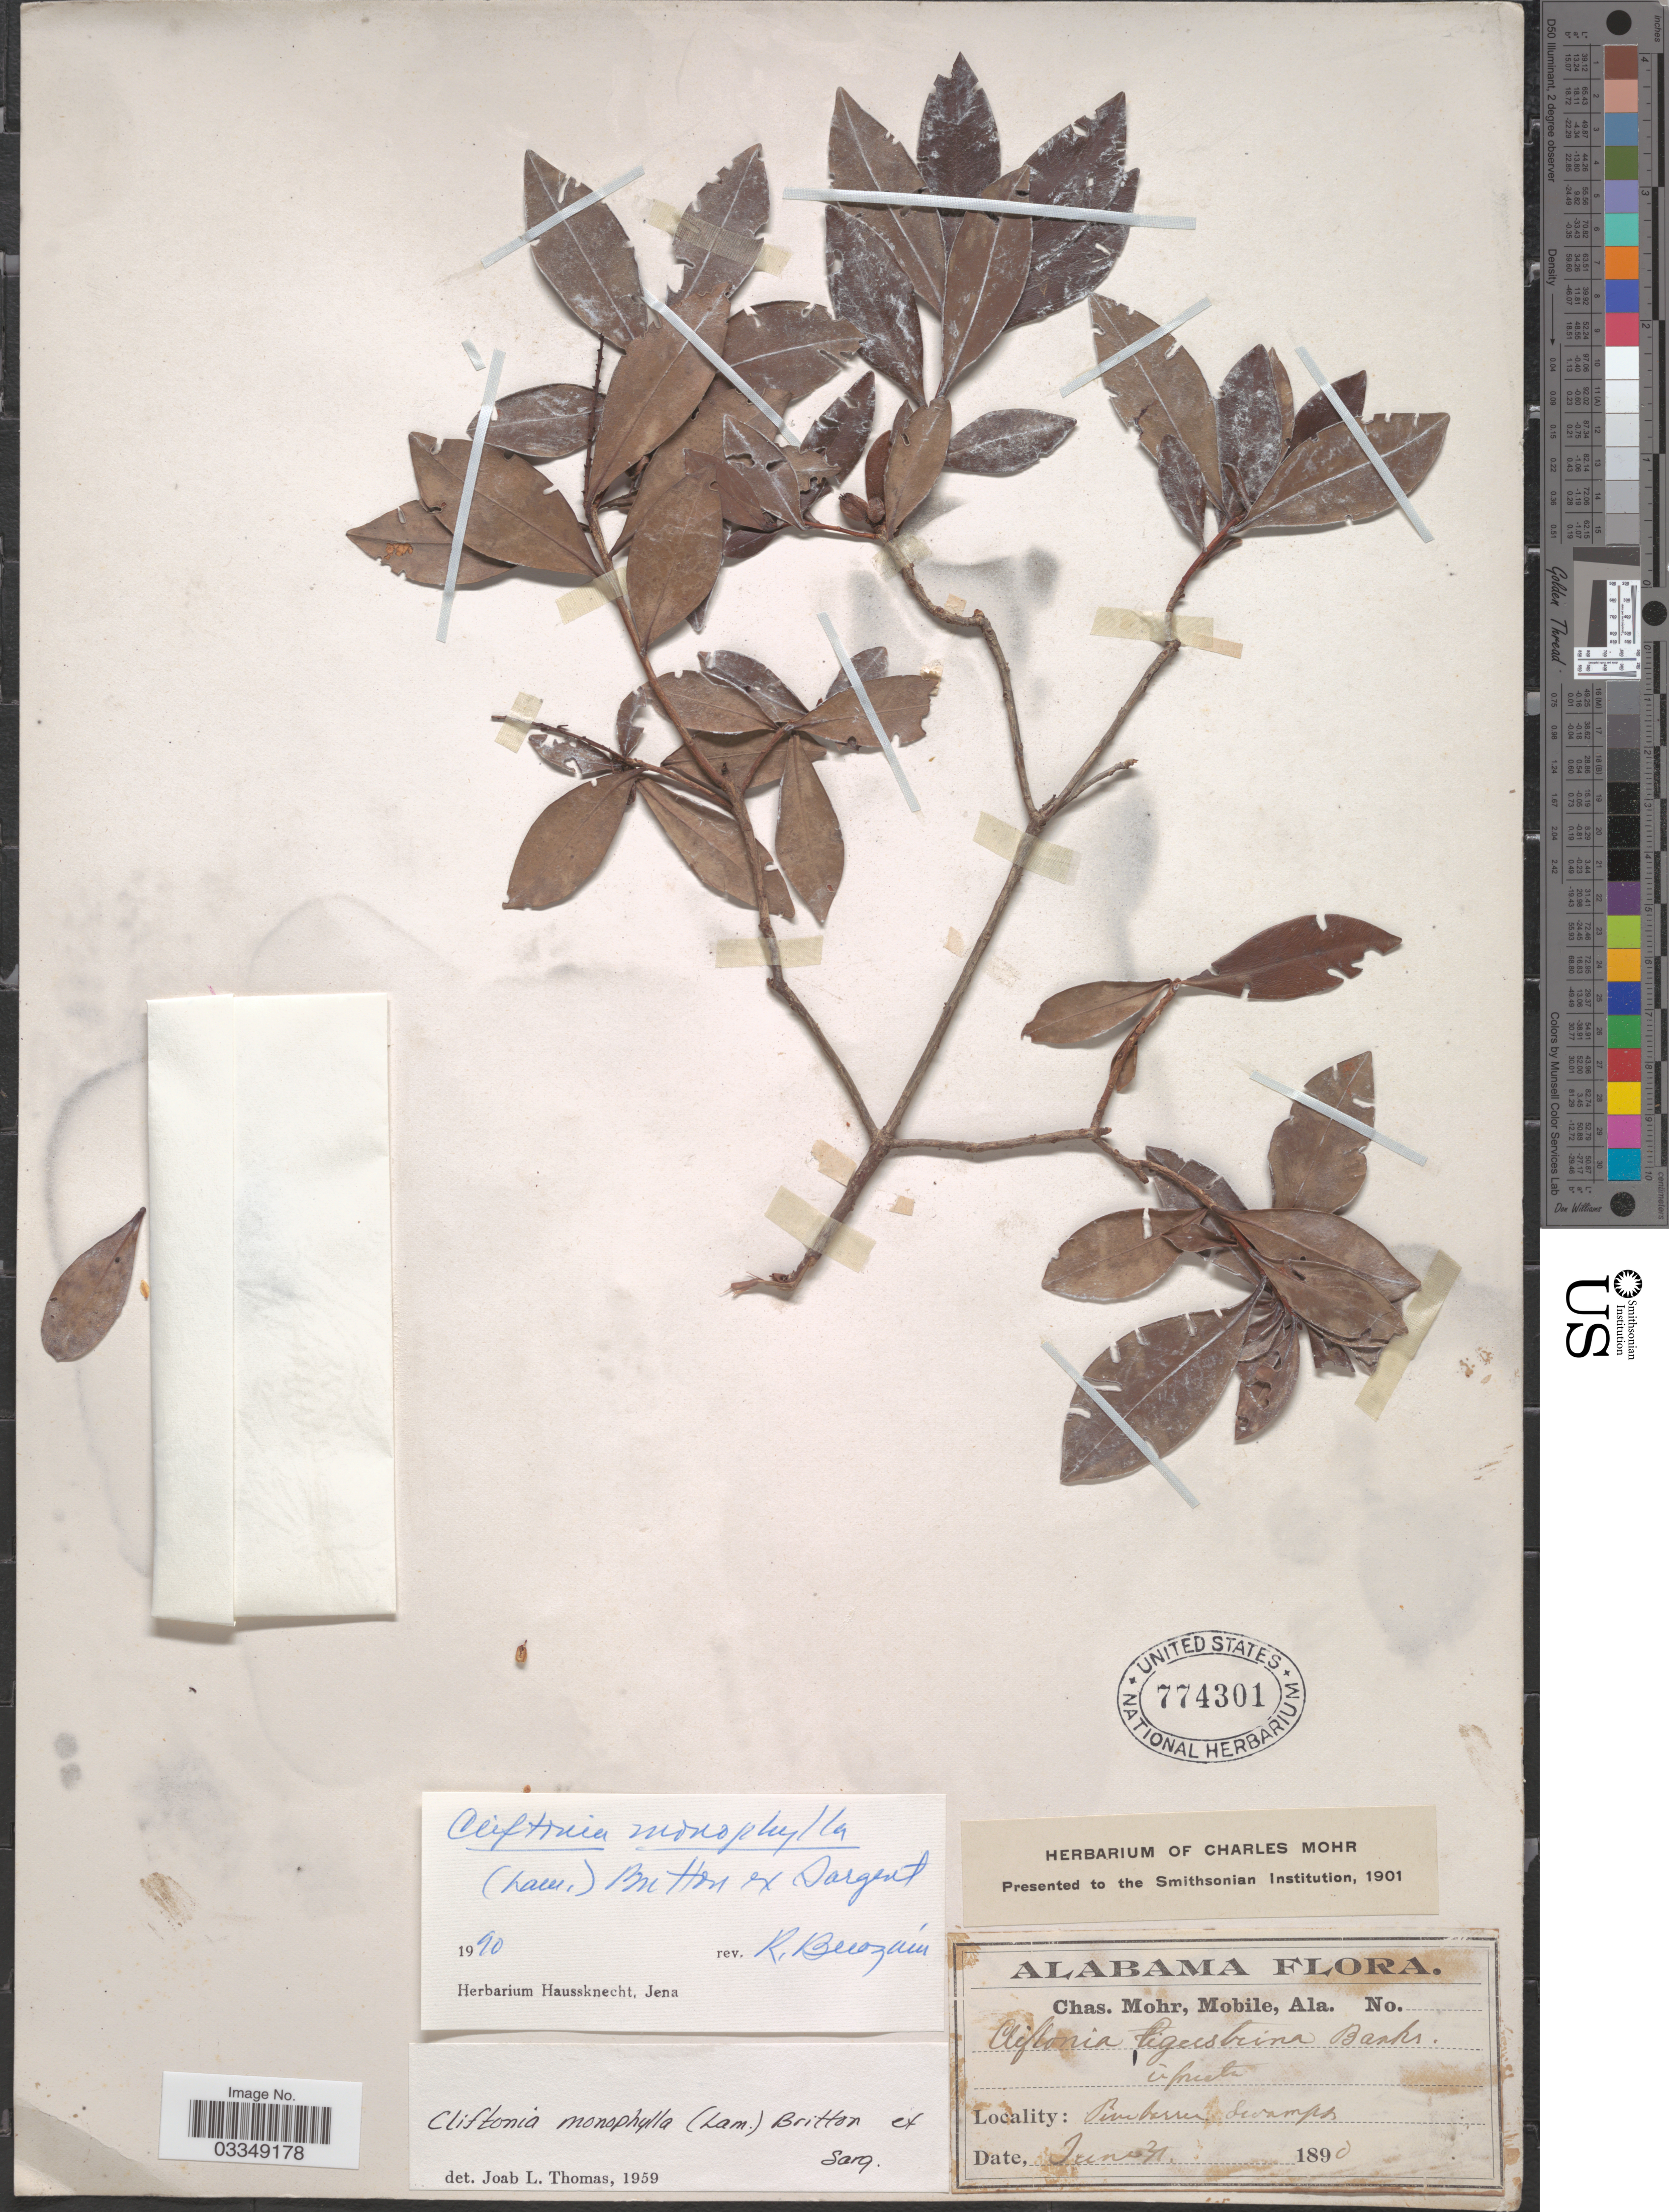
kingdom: Plantae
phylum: Tracheophyta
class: Magnoliopsida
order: Ericales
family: Cyrillaceae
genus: Cliftonia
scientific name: Cliftonia monophylla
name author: (Lam.) Britton ex Sarg.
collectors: C. Mohr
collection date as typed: Transcribed d/m/y: 31/6/1890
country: United States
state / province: Alabama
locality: Pine barren swamps.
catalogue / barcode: US 774301